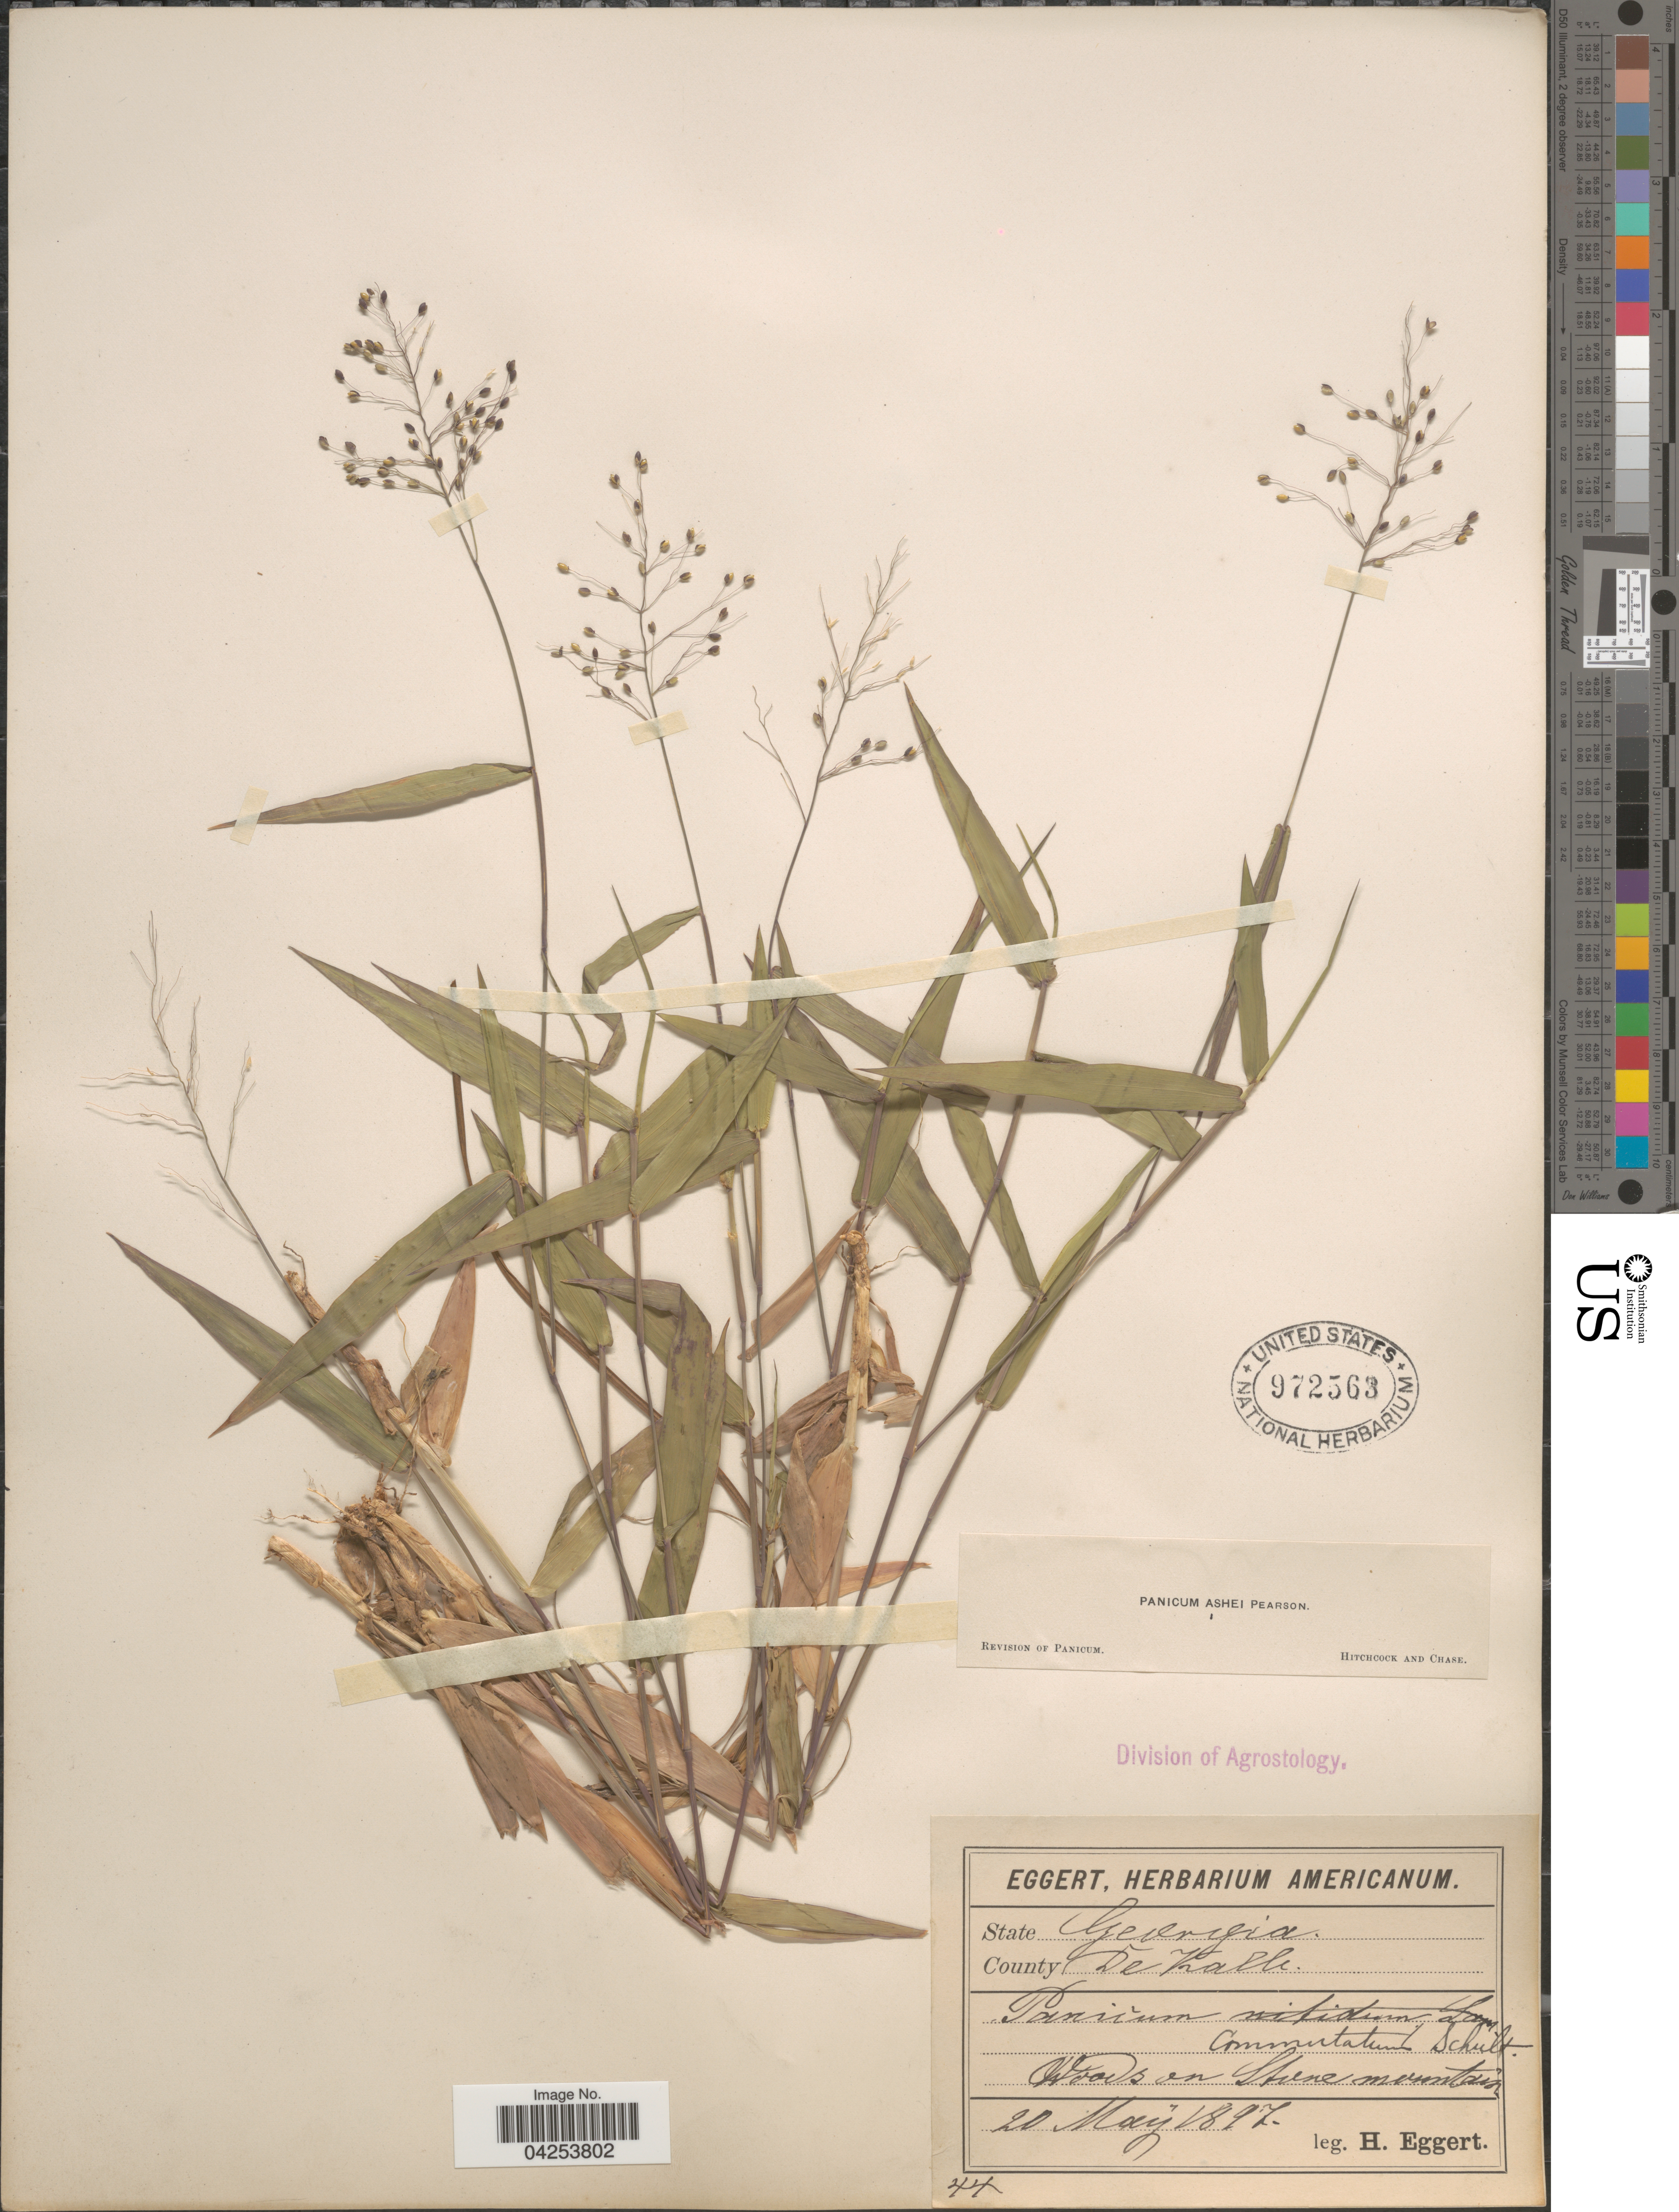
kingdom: Plantae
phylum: Tracheophyta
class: Liliopsida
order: Poales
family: Poaceae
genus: Dichanthelium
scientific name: Dichanthelium commutatum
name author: (Schult.) Gould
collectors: H. Eggert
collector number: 324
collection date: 1897-05-20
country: United States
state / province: Georgia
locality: County De Kalk. Woods on Stone mountain.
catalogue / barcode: US 972563